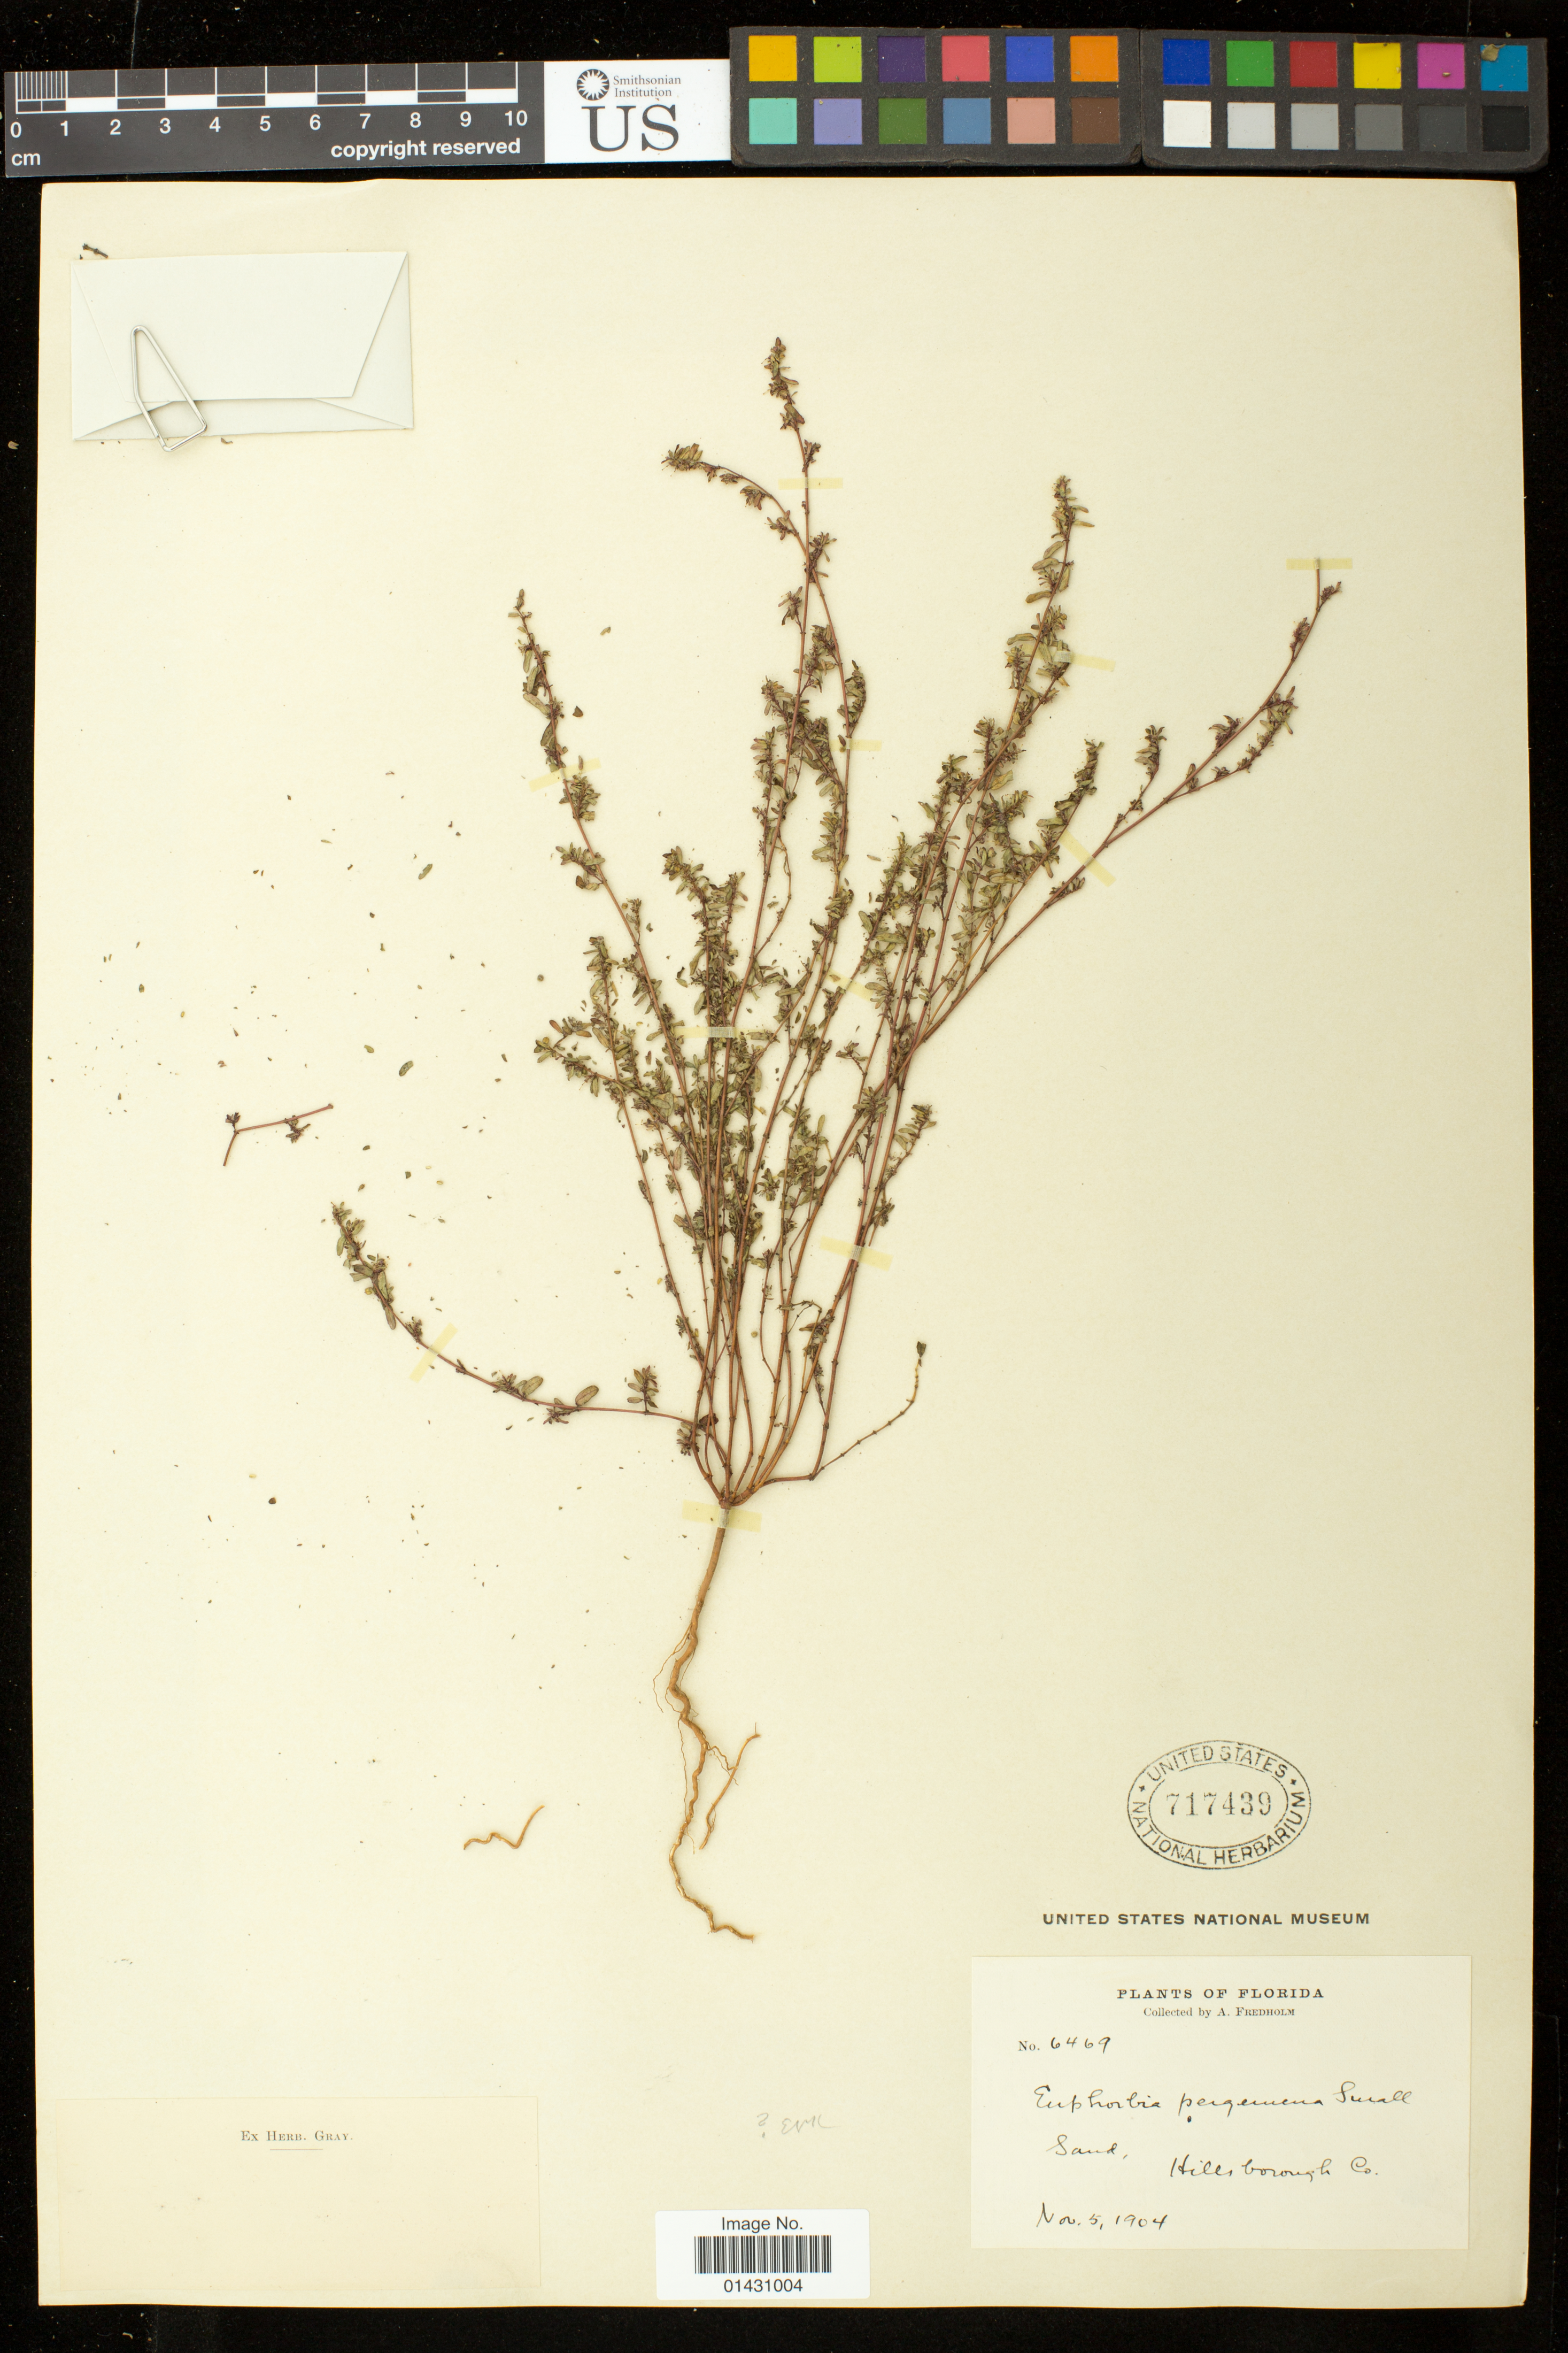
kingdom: Plantae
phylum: Tracheophyta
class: Magnoliopsida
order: Malpighiales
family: Euphorbiaceae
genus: Euphorbia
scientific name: Euphorbia pergamena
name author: Small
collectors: A. Fredholm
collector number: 6469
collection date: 1904-11-05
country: United States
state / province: Florida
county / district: Hillsborough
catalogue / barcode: US 717439